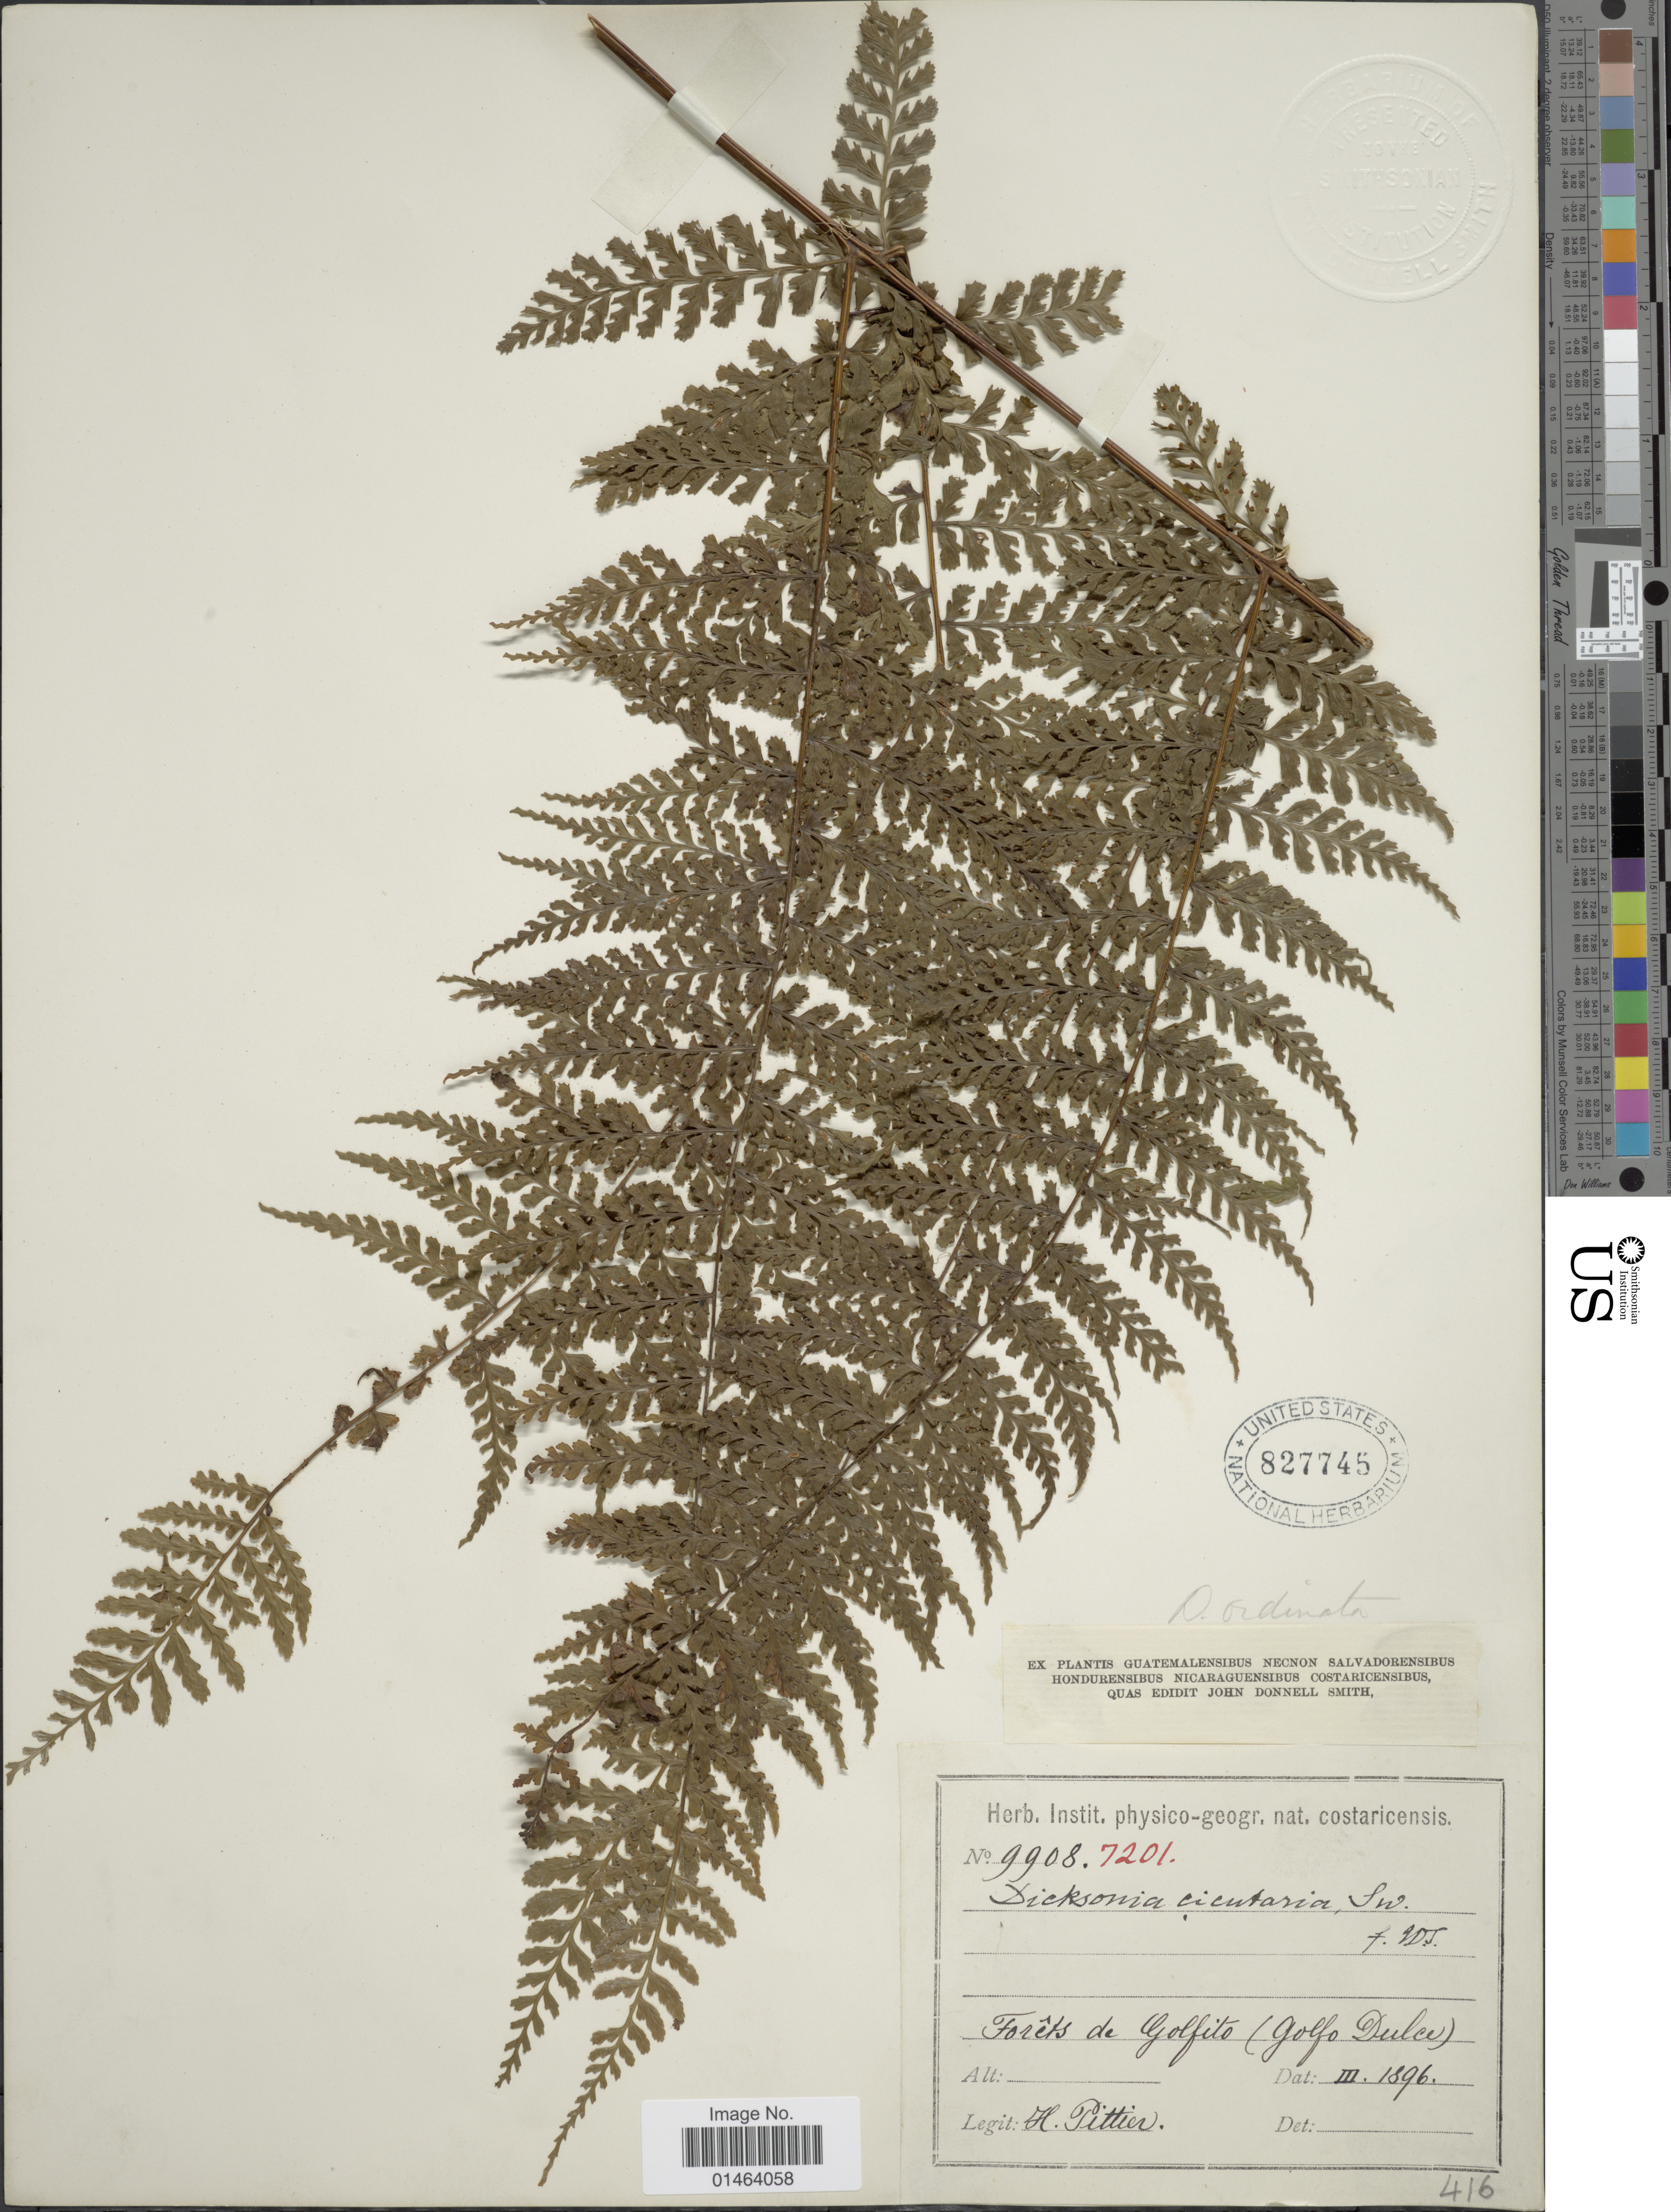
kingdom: Plantae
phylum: Tracheophyta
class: Polypodiopsida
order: Polypodiales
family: Dennstaedtiaceae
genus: Dennstaedtia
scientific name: Dennstaedtia dissecta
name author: (Sw.) T. Moore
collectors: H. F. Pittier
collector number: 9908/7201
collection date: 1896-03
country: Costa Rica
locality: Forets de Golfito (Golfo Dulce).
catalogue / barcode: US 827745